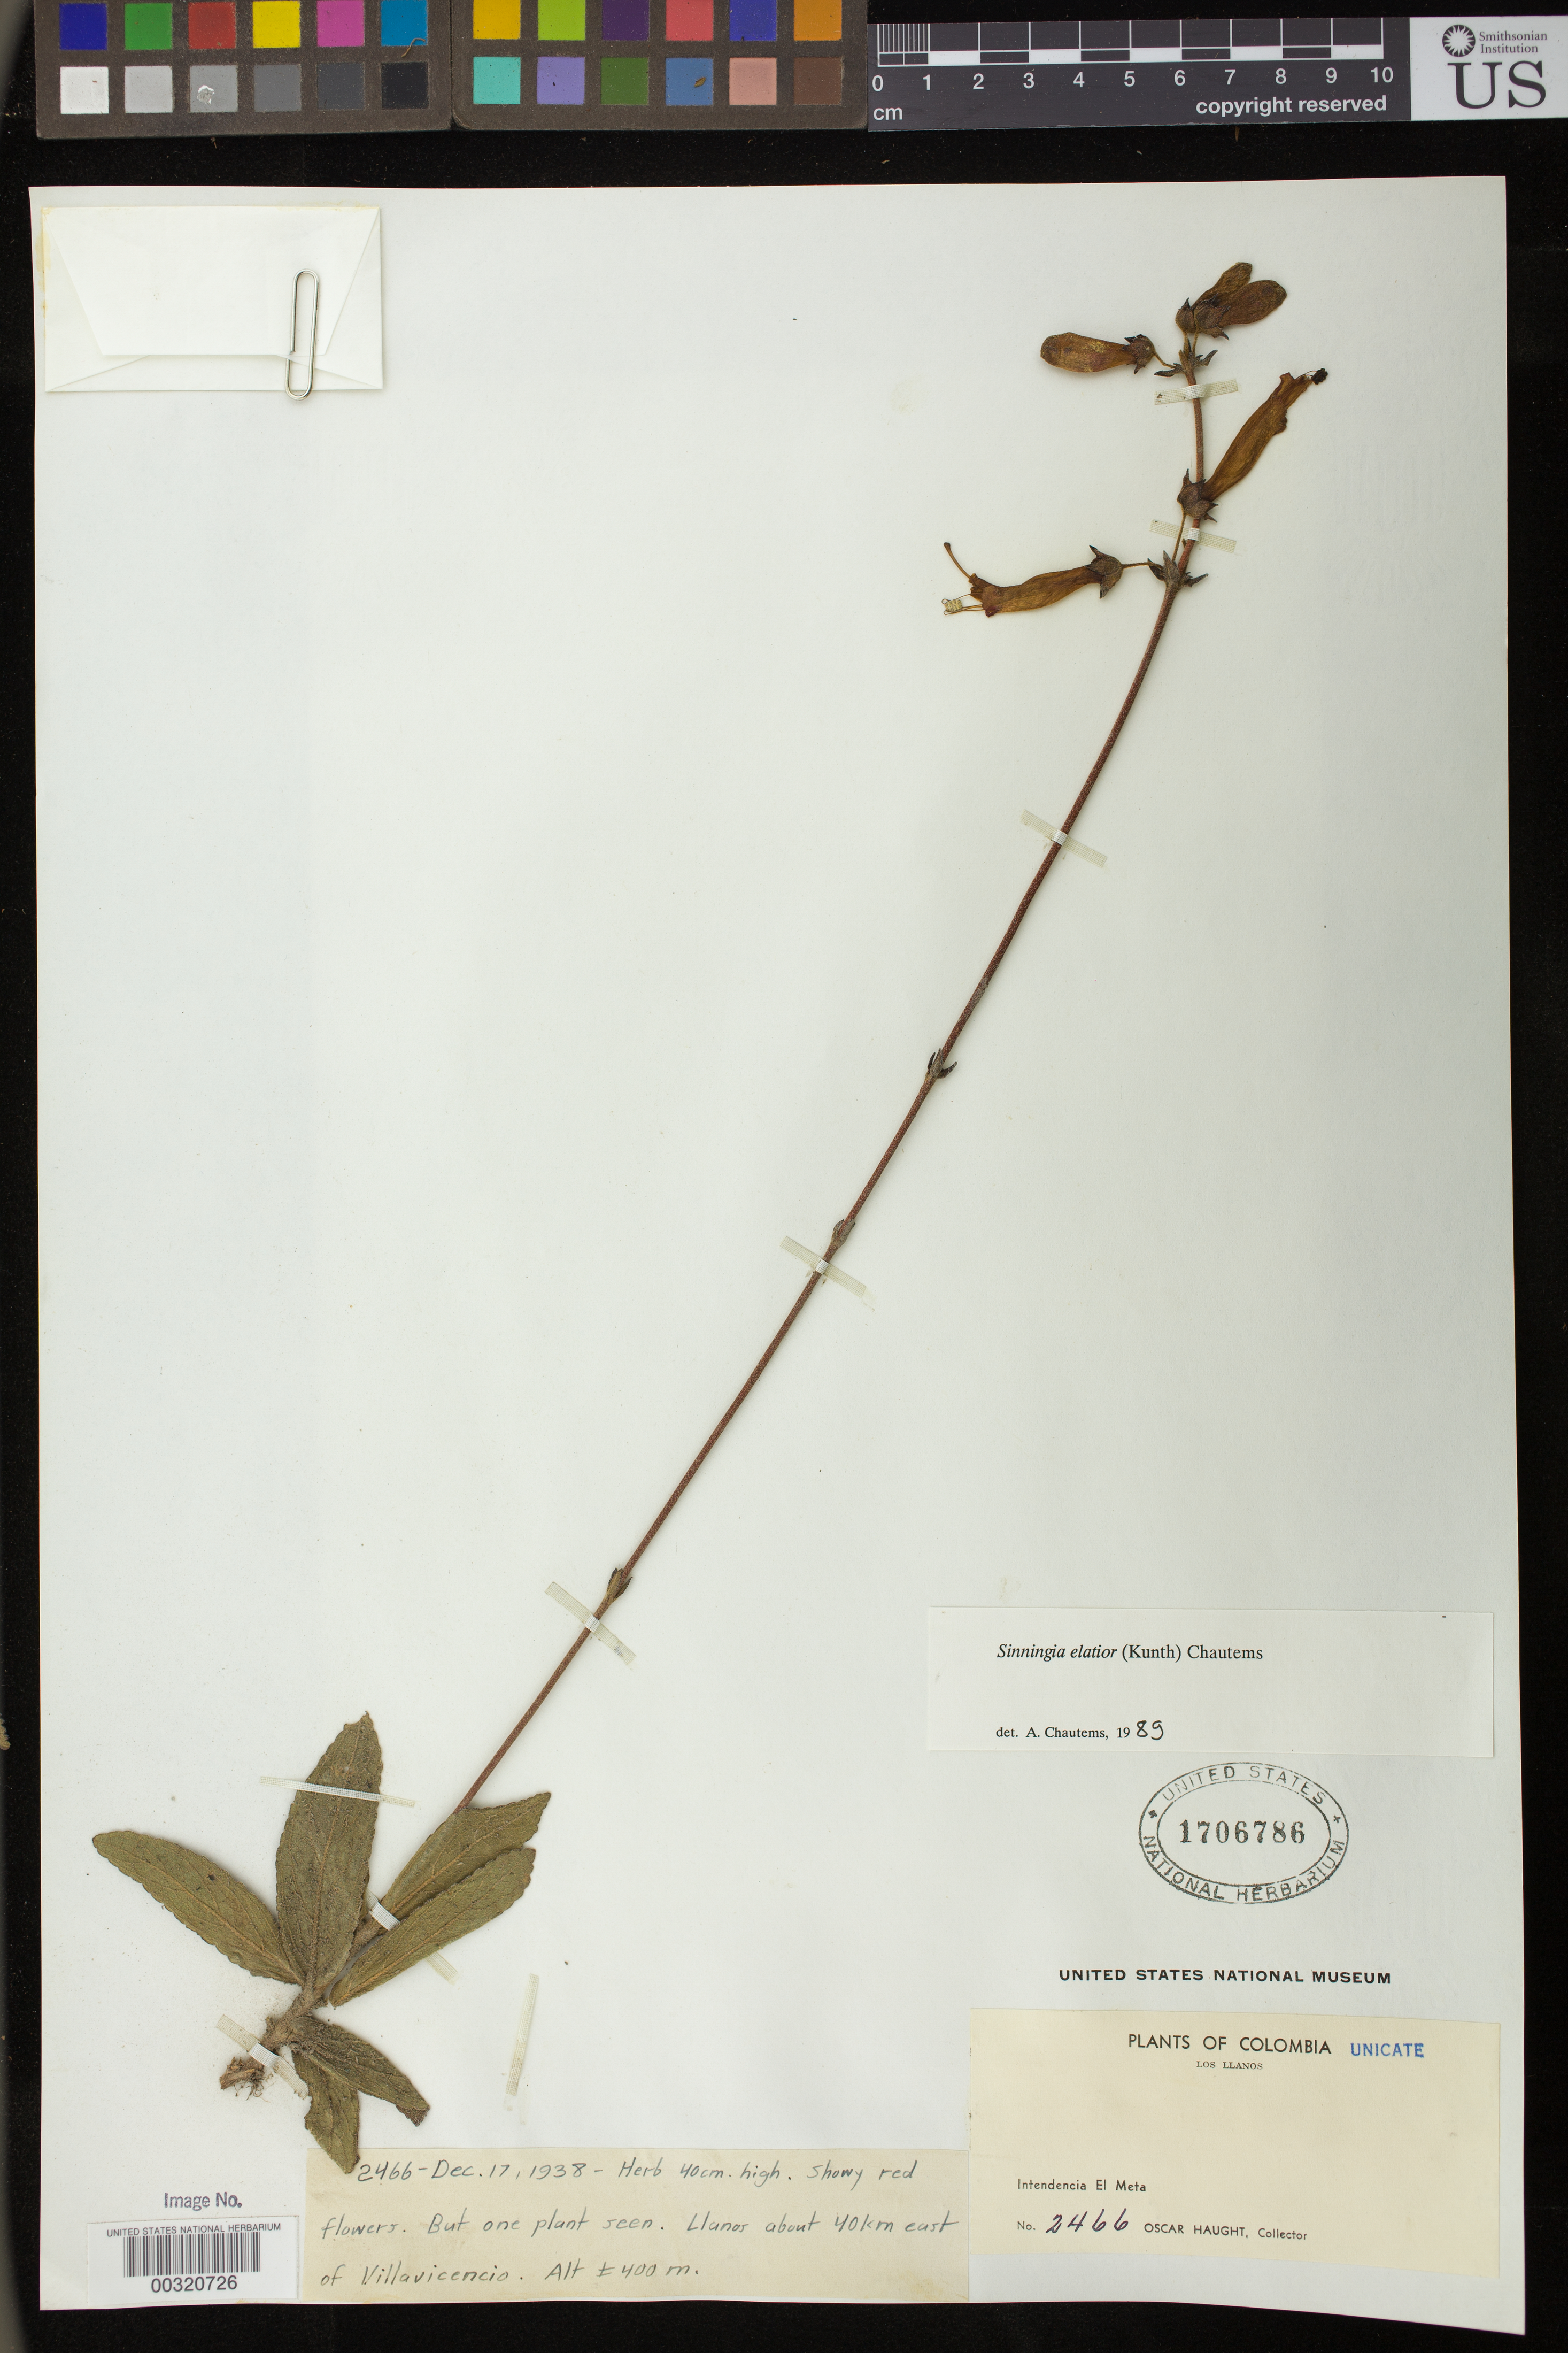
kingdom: Plantae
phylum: Tracheophyta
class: Magnoliopsida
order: Lamiales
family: Gesneriaceae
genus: Sinningia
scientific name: Sinningia elatior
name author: (Kunth) Chautems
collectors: O. L. Haught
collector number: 2466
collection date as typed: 17 Dec 1938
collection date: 1938-12-17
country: Colombia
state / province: Meta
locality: Los Llanos, llanos about 40 km E of Villavicencio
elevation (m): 400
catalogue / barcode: US 1706786